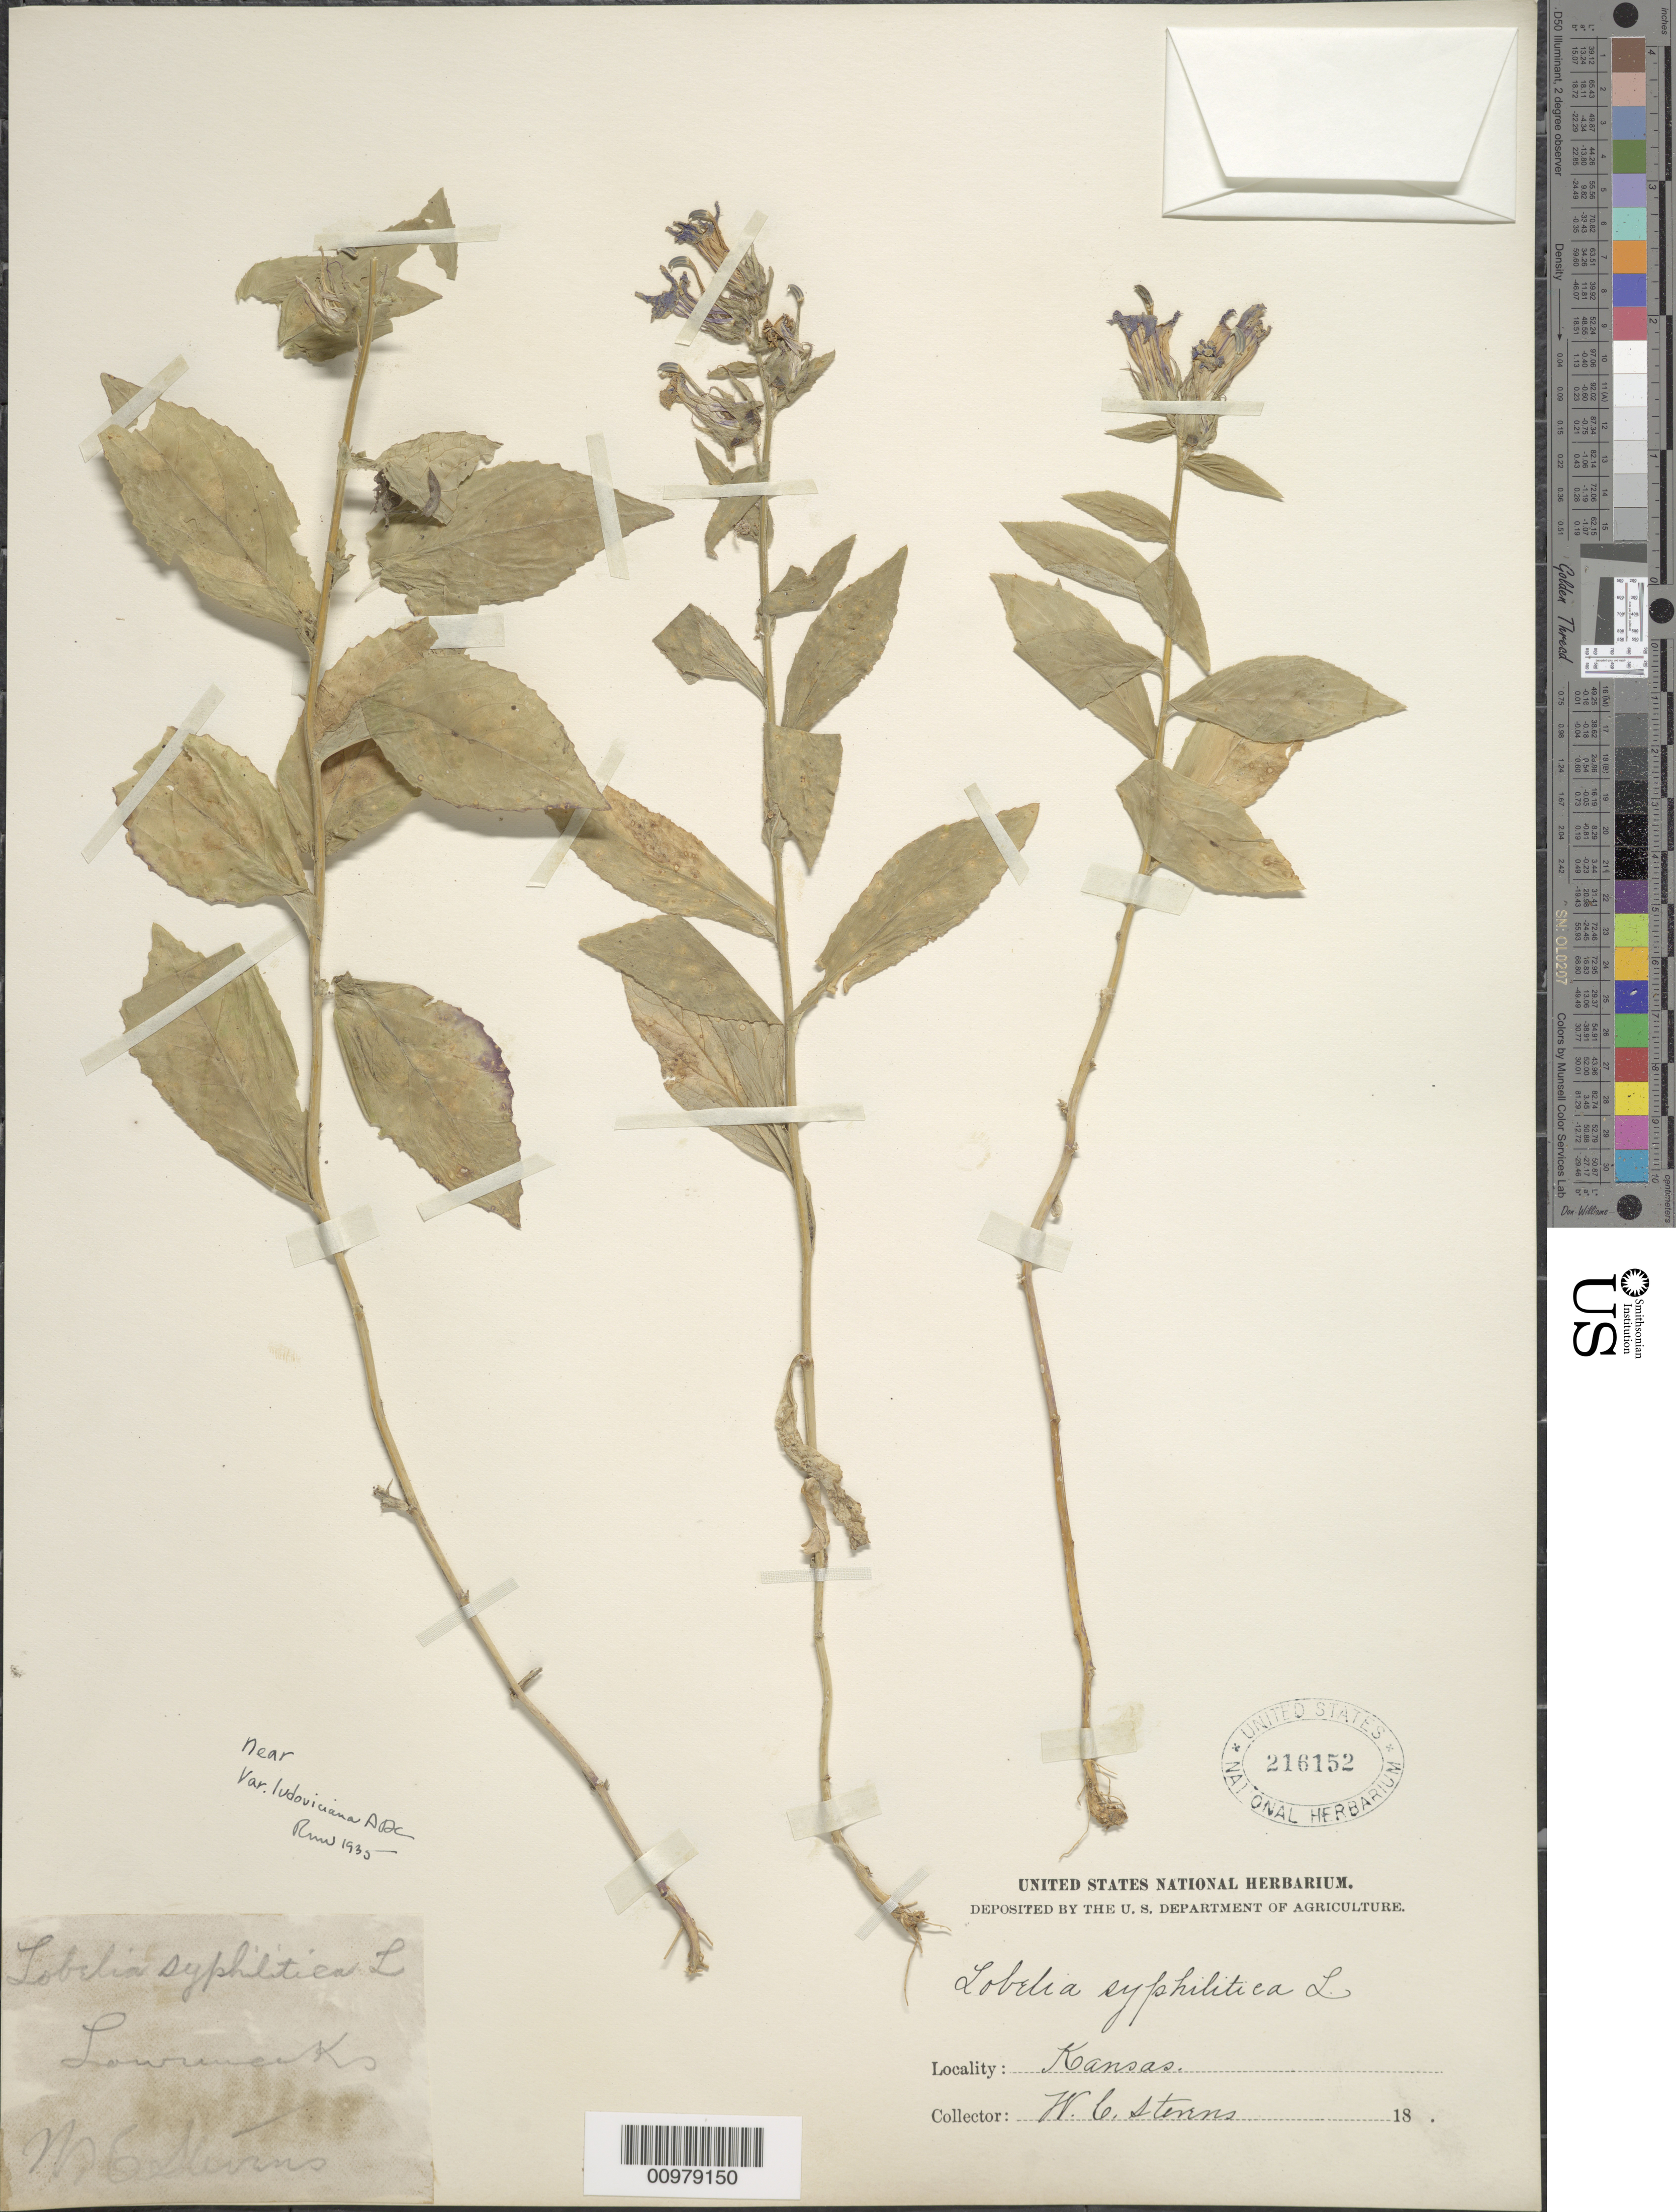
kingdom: Plantae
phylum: Tracheophyta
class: Magnoliopsida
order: Asterales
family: Campanulaceae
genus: Lobelia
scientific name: Lobelia siphilitica var. ludoviciana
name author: A. DC.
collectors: W. C. Stevens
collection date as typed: Jul 18--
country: United States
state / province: Kansas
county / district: Douglas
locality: Lawrence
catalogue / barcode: US 216152